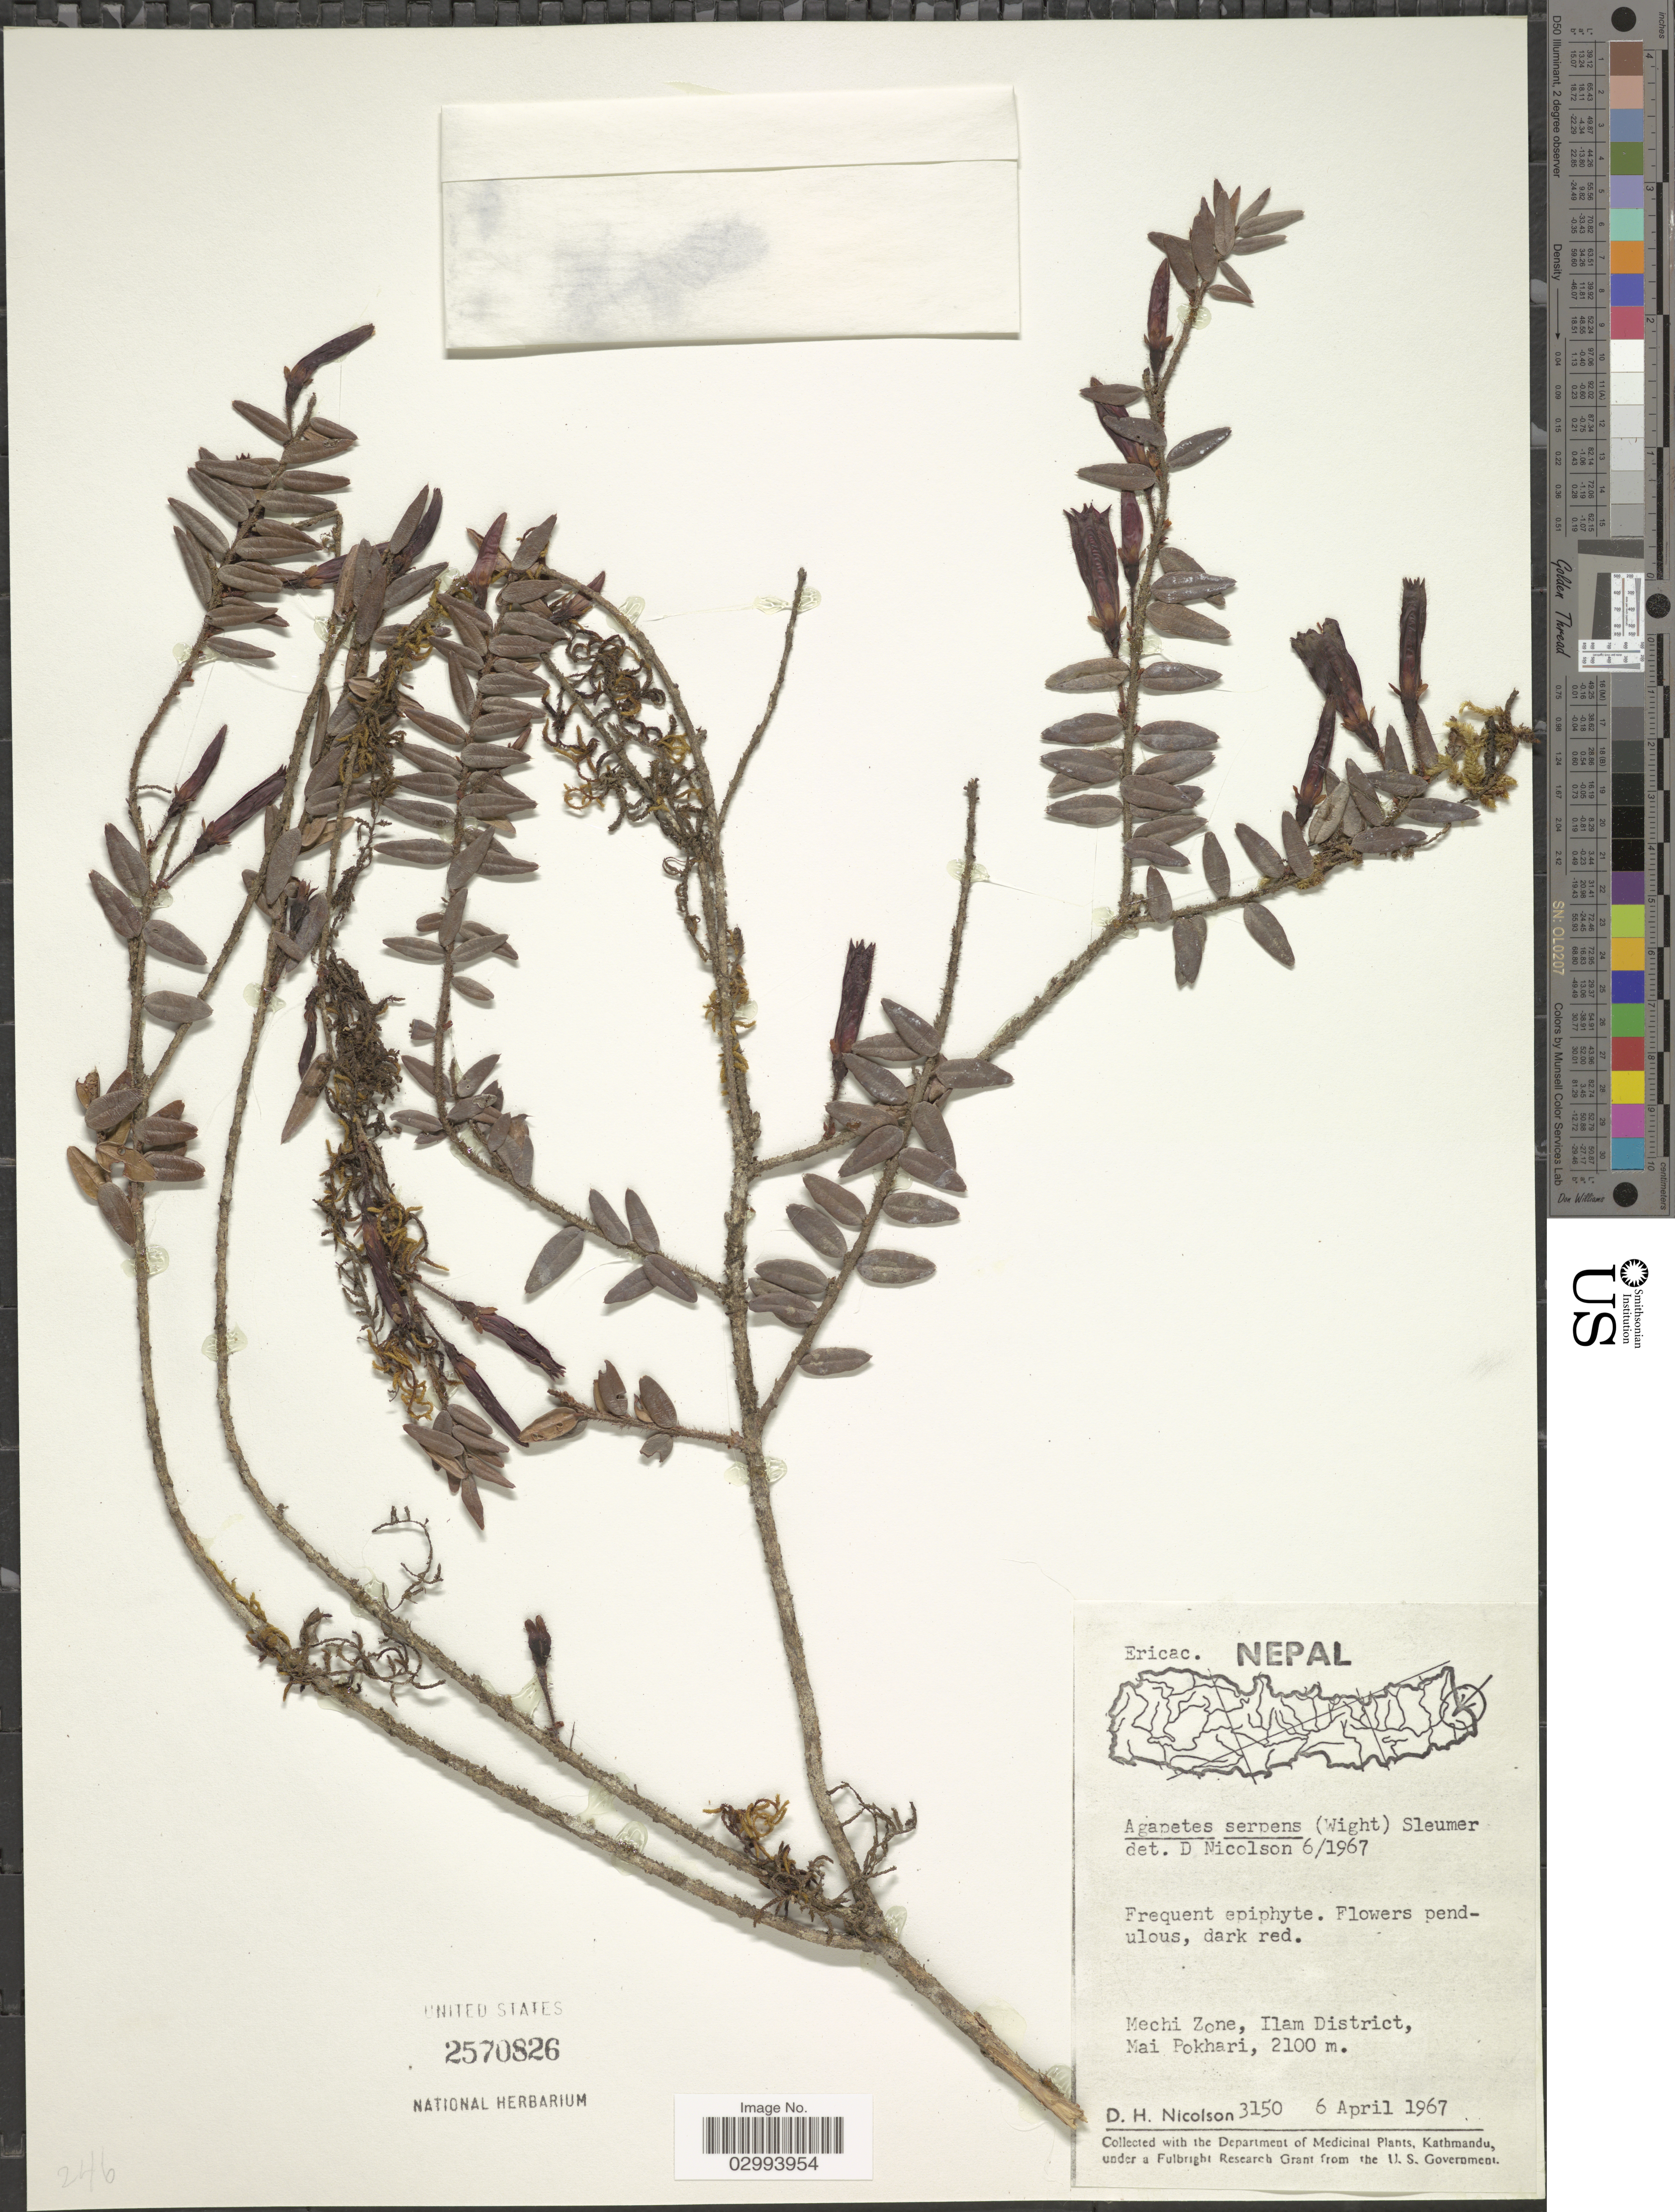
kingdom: Plantae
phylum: Tracheophyta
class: Magnoliopsida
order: Ericales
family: Ericaceae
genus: Agapetes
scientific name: Agapetes serpens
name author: (Wight) Sleumer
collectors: D. H. Nicolson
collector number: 3150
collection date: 1967-04-06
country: Nepal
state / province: Mechi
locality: Mechi Zone, Ilam District, Mai Pokhari.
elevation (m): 2100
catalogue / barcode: US 2570826